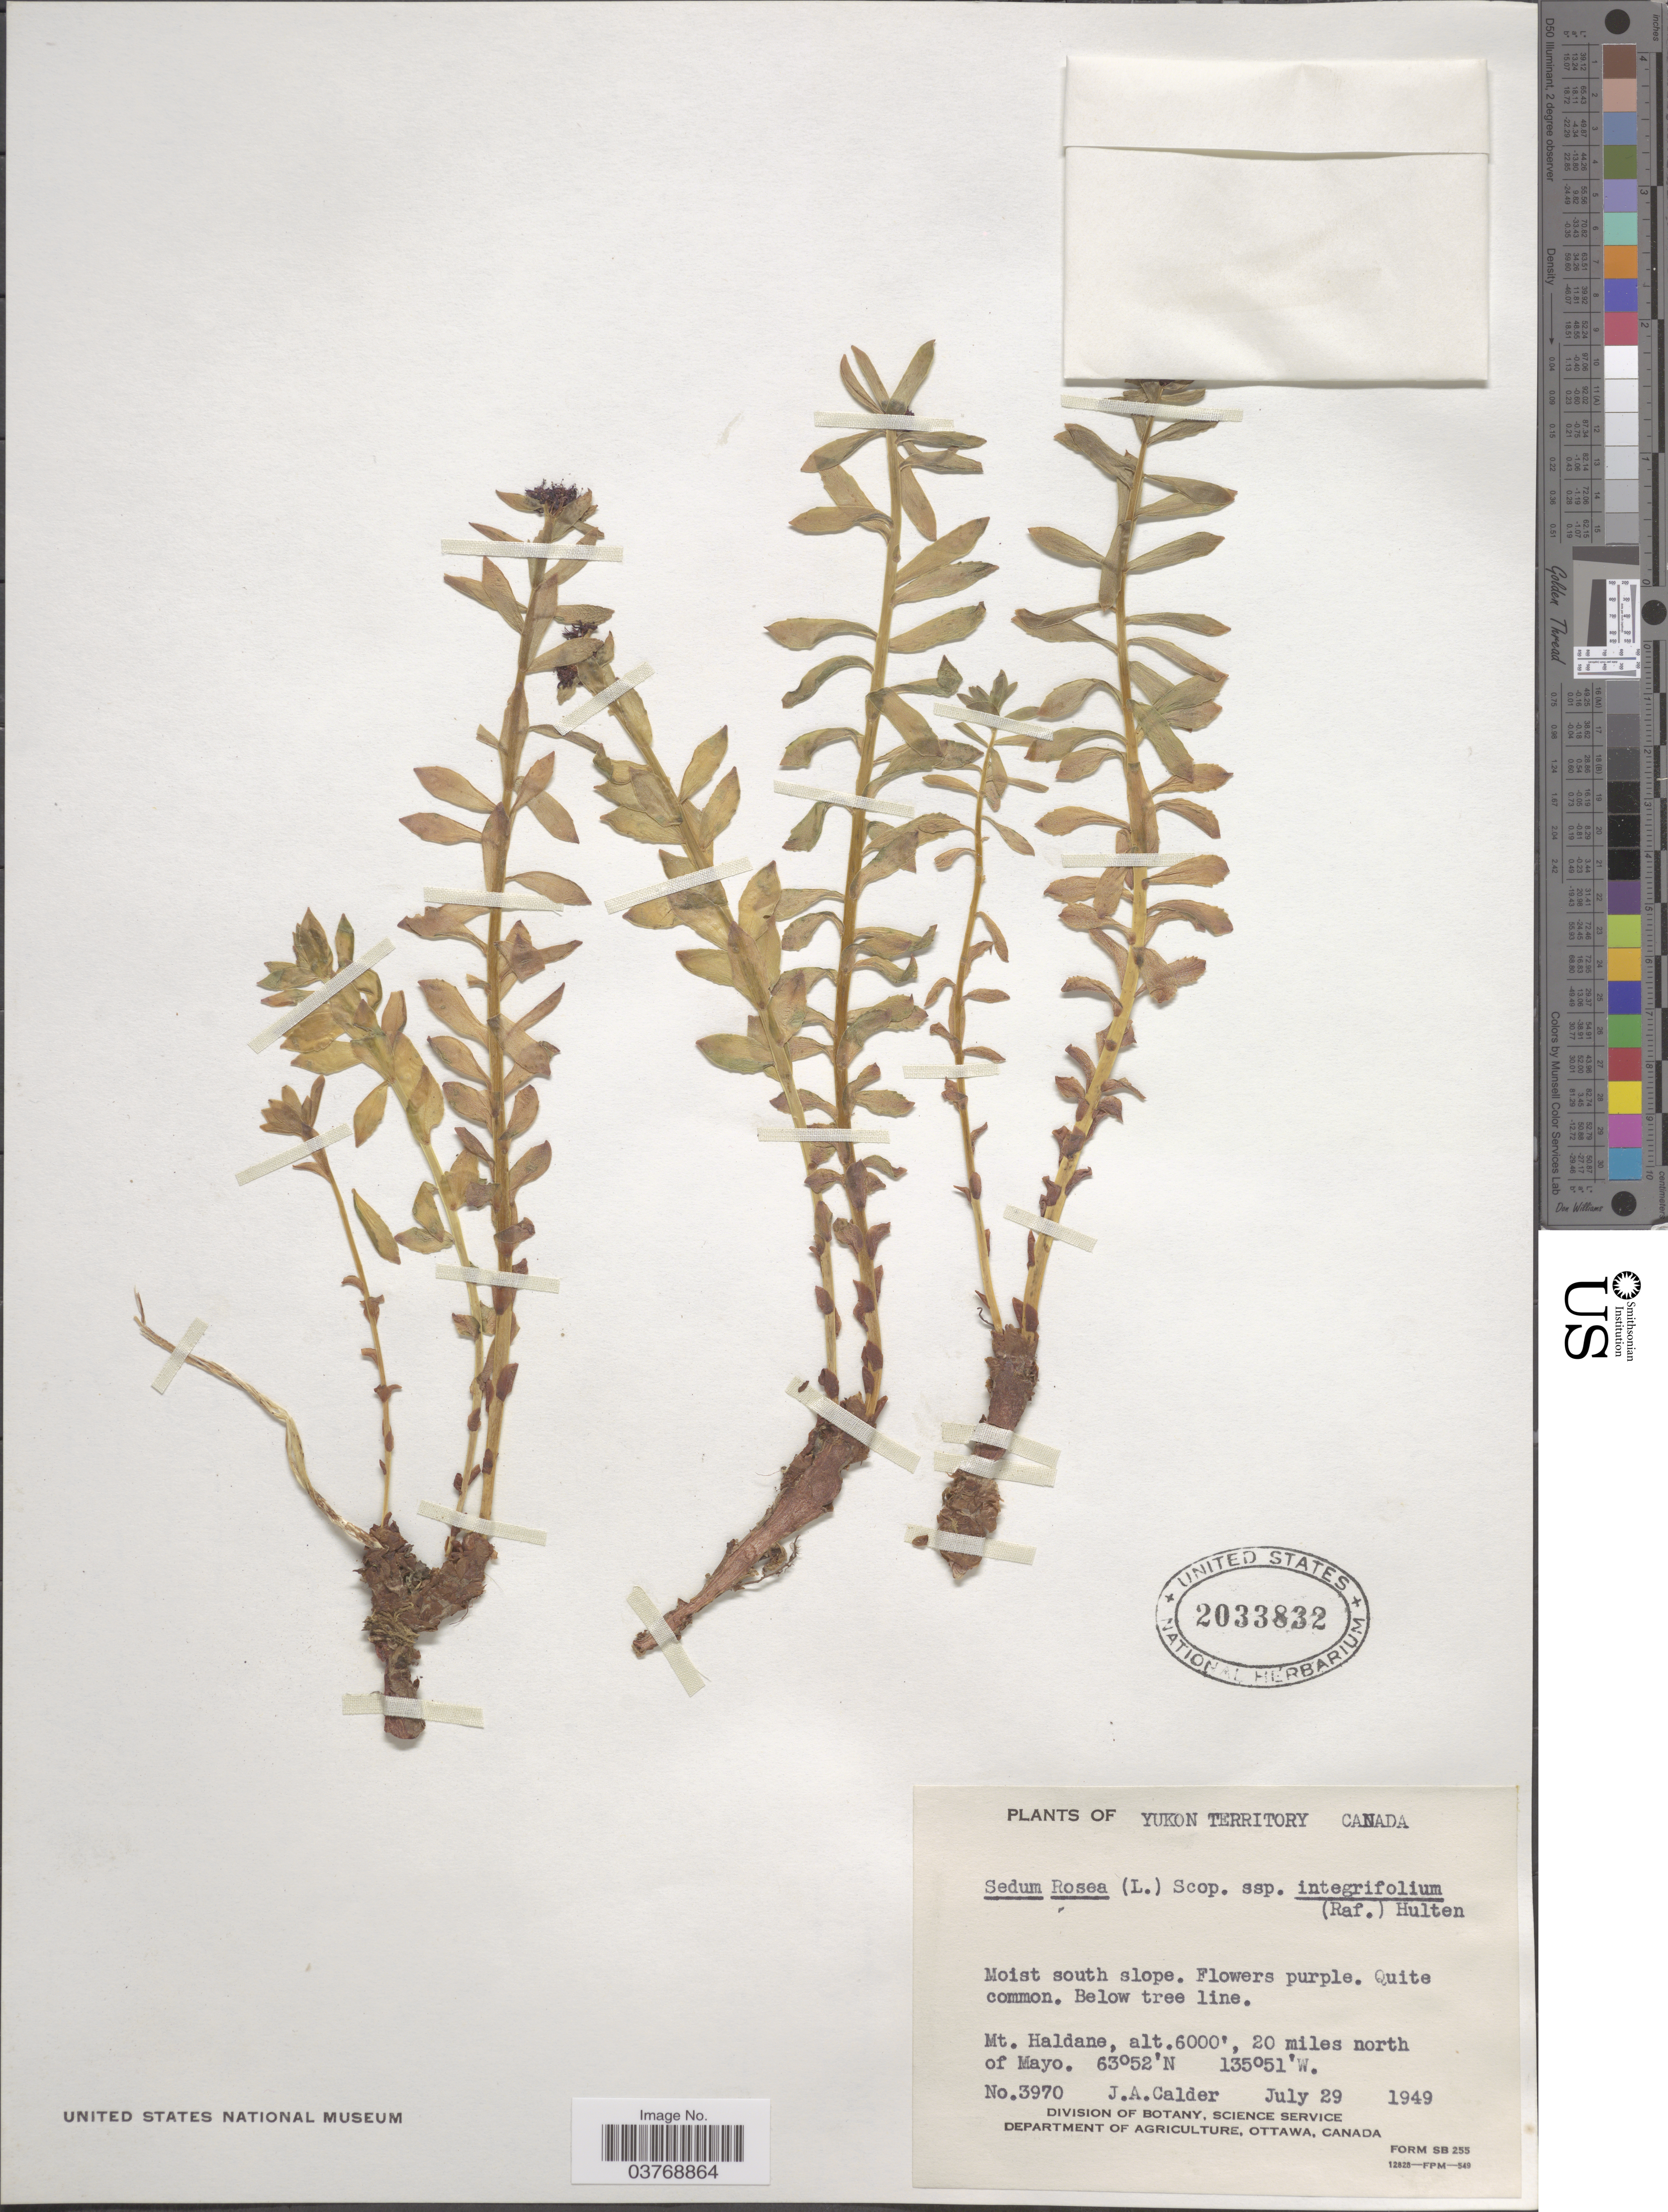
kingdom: Plantae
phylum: Tracheophyta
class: Magnoliopsida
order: Saxifragales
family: Crassulaceae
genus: Rhodiola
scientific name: Rhodiola integrifolia subsp. integrifolia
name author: Raf.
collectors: J. A. Calder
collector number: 3970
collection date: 1949-07-29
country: Canada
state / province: Yukon Territory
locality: Below tree line. Mt. Haldane, 20 miles north of Mayo.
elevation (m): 1829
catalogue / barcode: US 2033832